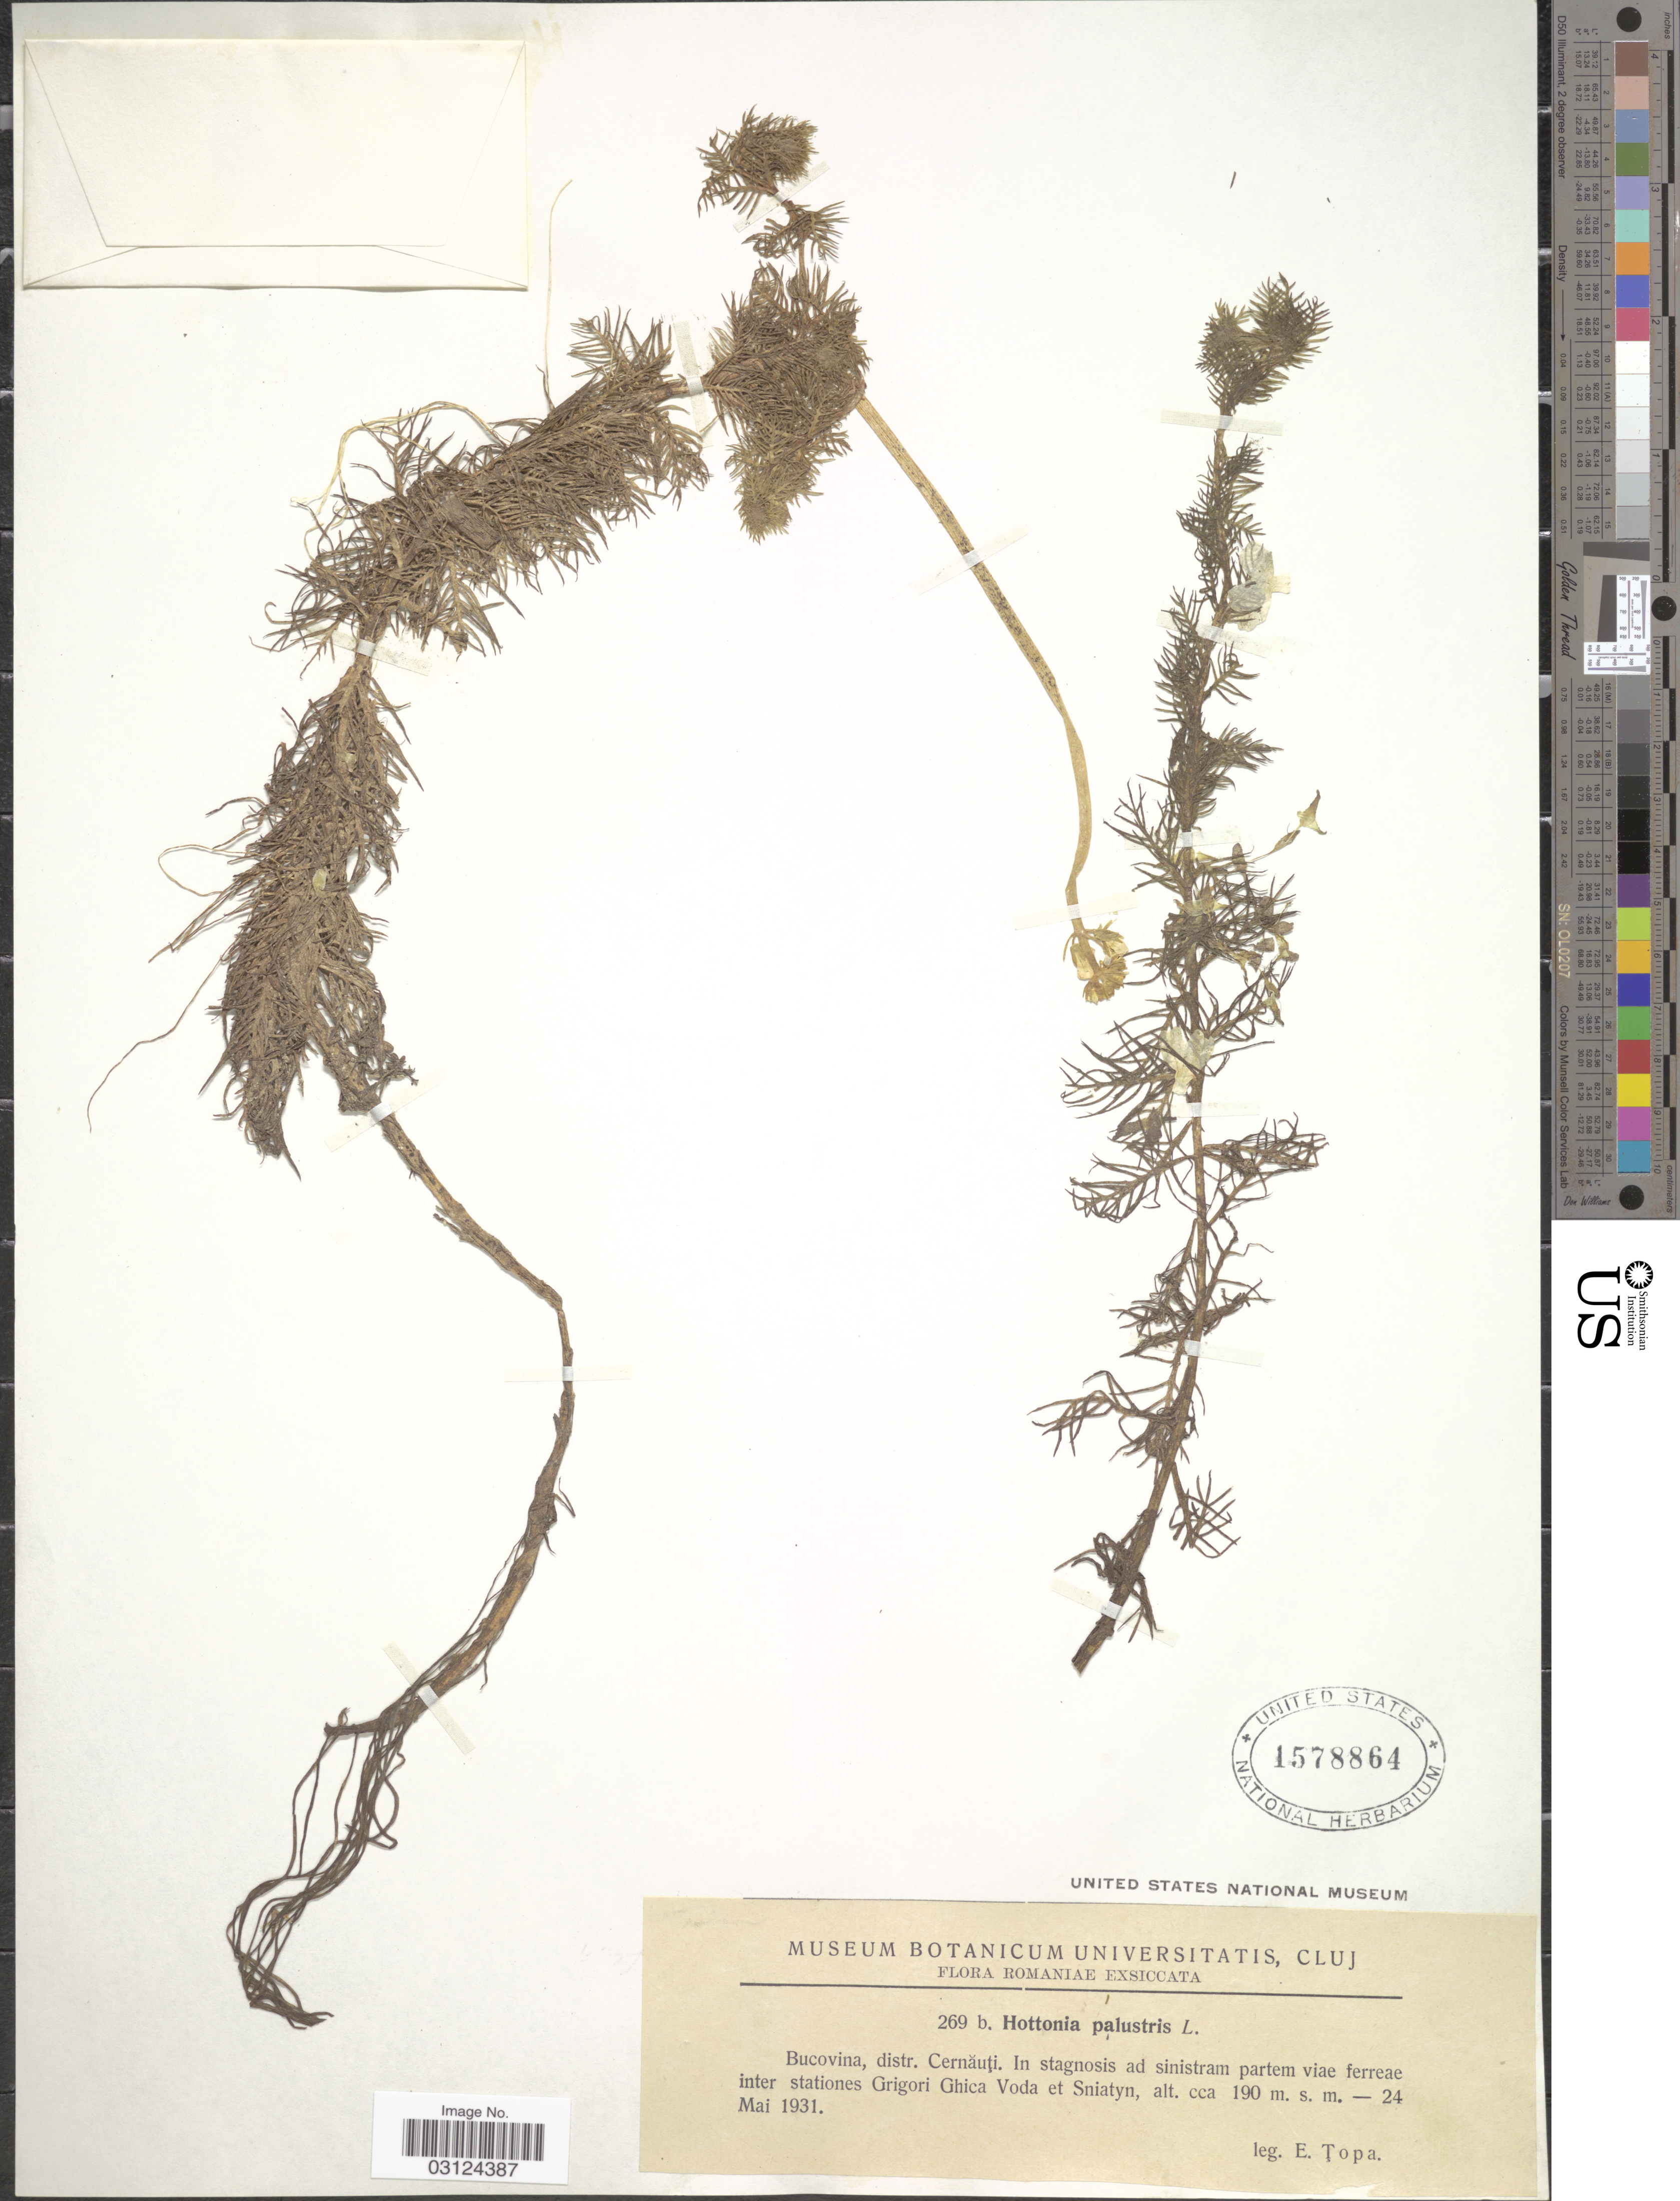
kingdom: Plantae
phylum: Tracheophyta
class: Magnoliopsida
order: Ericales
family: Primulaceae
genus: Hottonia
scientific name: Hottonia palustris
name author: L.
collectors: E. Topa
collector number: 269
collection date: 1931-05-24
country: Romania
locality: Bucovina, distr. Cernauti, In stagnosis ad sinistra, partrm viae ferreae inter stationes Grigori Ghica Voda et Sniatyn.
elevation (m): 190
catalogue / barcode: US 1578864